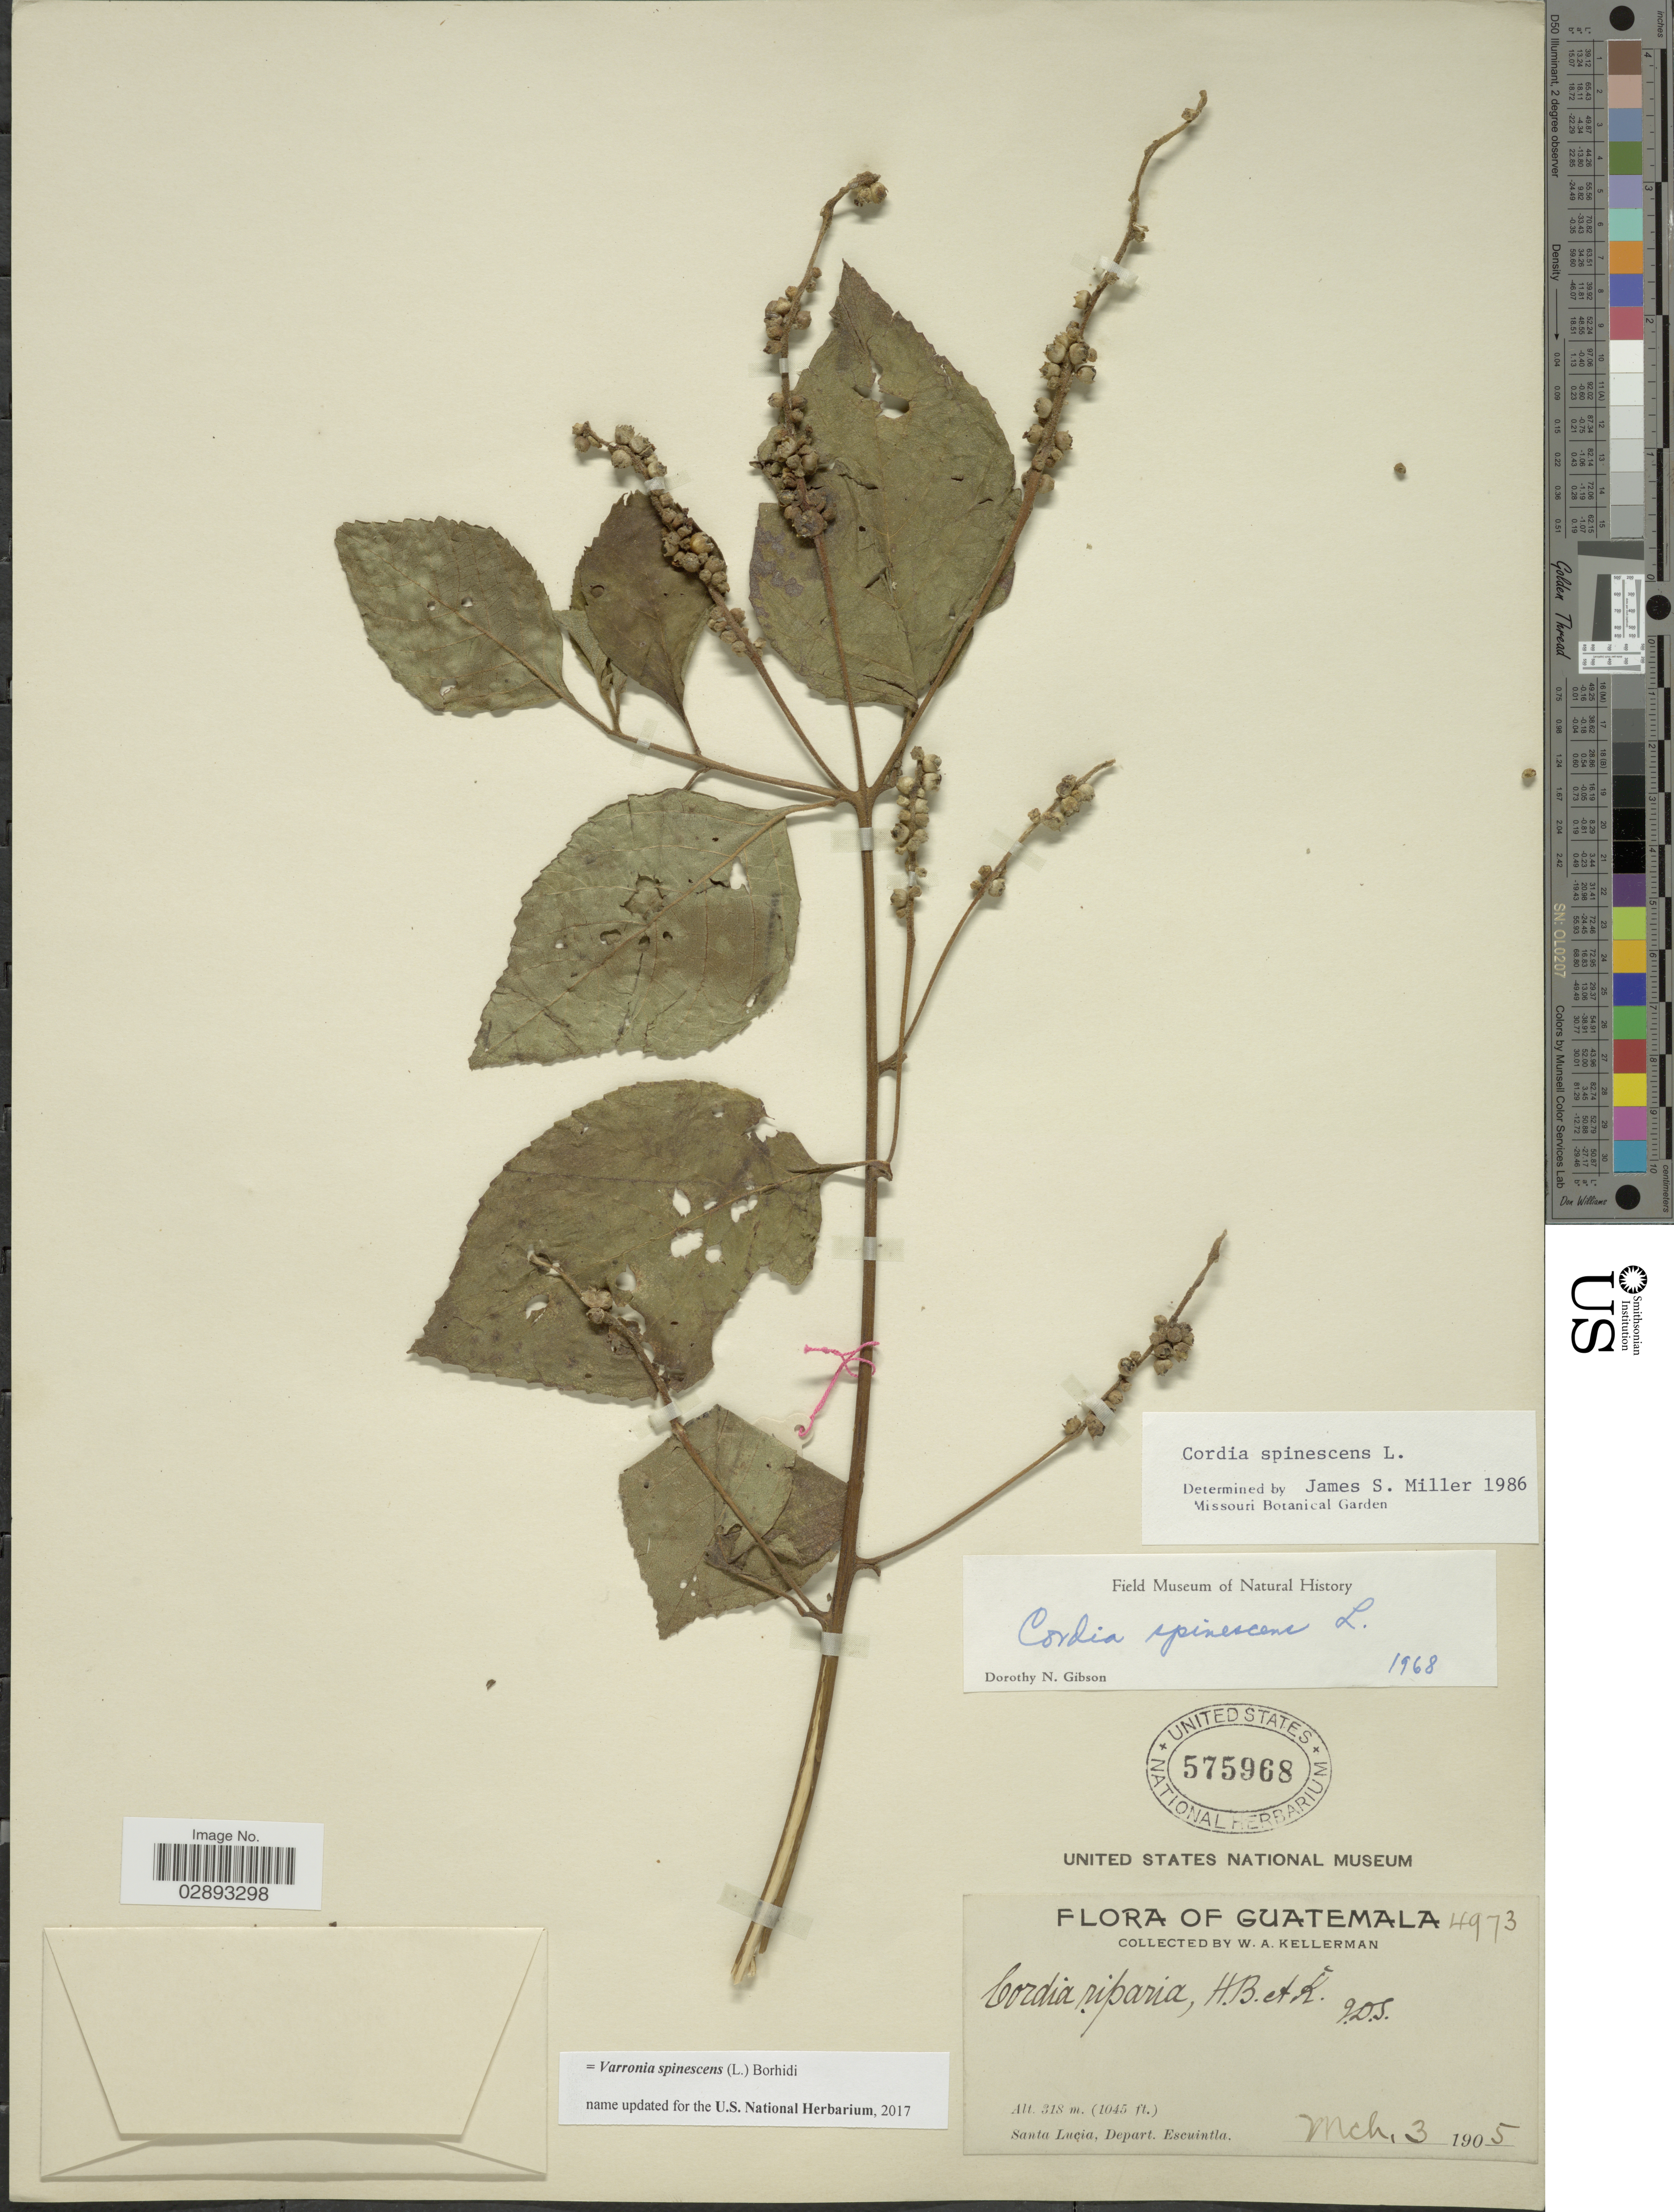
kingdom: Plantae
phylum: Tracheophyta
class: Magnoliopsida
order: Boraginales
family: Cordiaceae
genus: Varronia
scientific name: Varronia spinescens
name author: (L.) Borhidi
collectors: W. Kellerman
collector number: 4973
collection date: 1905-03-03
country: Guatemala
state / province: Escuintla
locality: Santa Luçia, Depart. Escuintla.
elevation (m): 318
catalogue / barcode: US 575968